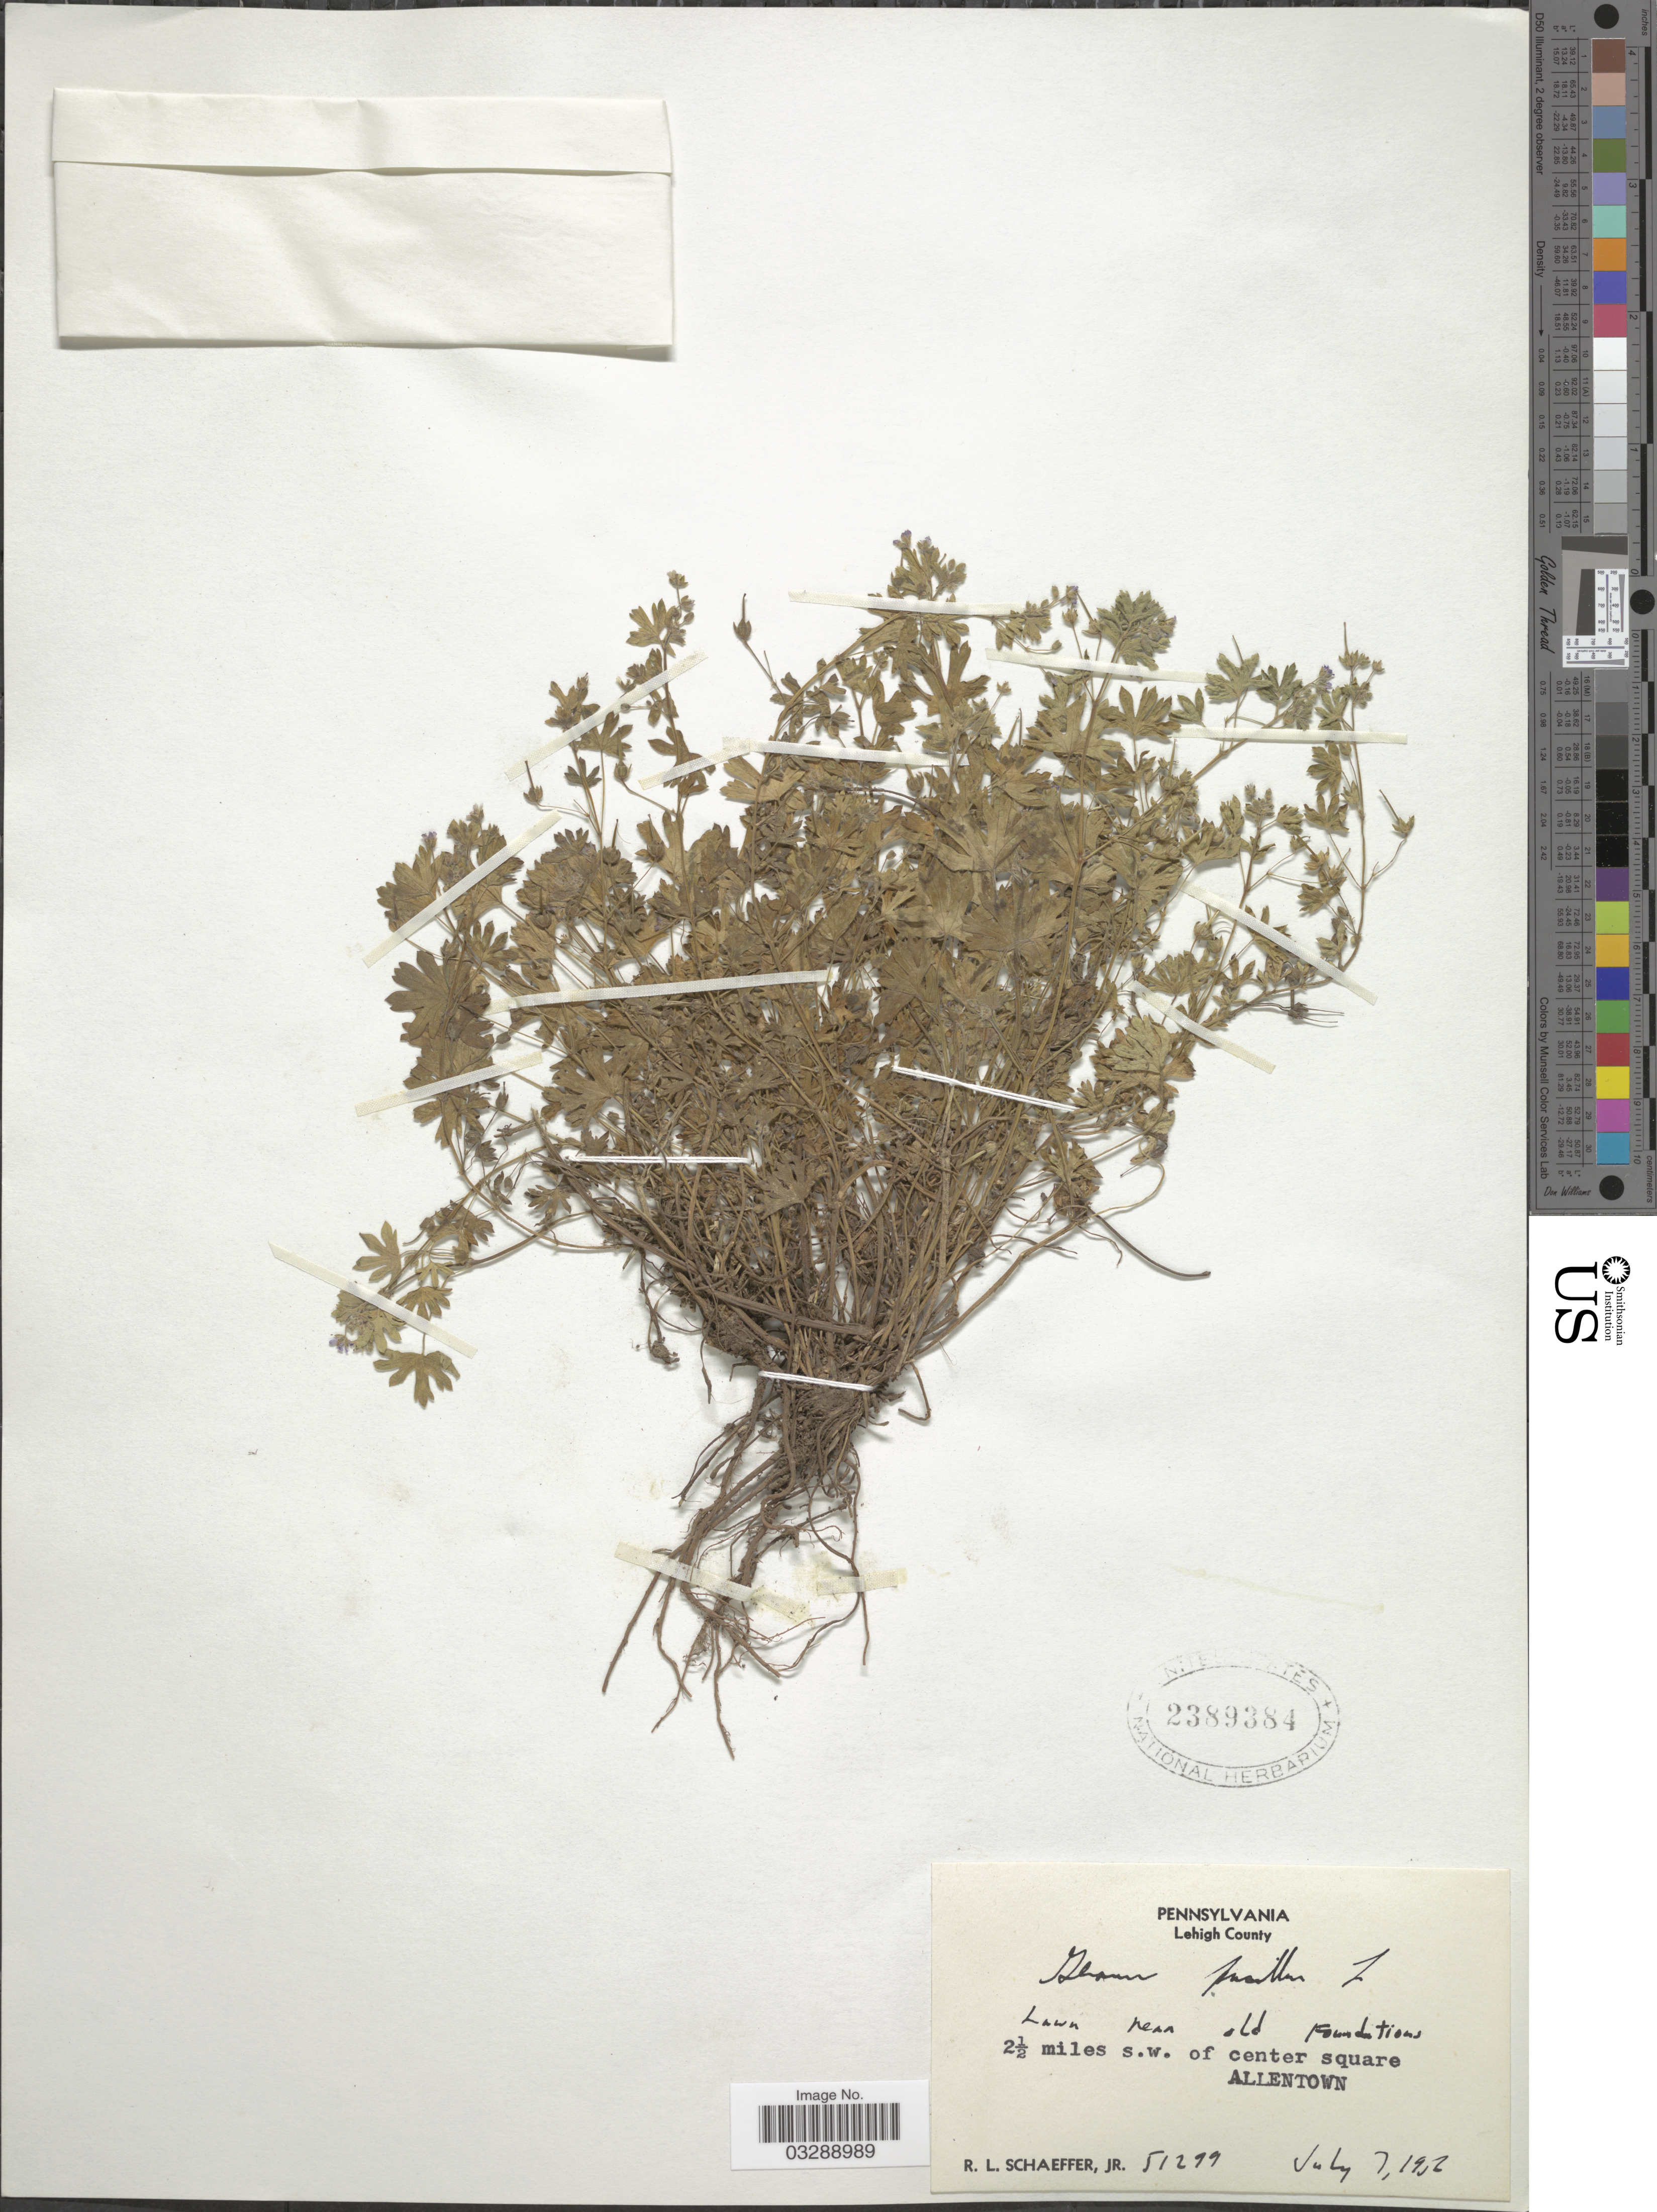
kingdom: Plantae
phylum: Tracheophyta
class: Magnoliopsida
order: Geraniales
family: Geraniaceae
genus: Geranium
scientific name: Geranium pusillum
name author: L.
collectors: R. L. Schaeffer Jr.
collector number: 51299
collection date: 1956-07-07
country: United States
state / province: Pennsylvania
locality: Lehigh County. Lawn near old Foundations. 2½ miles s.w. of center square Allentown.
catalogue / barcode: US 2389384